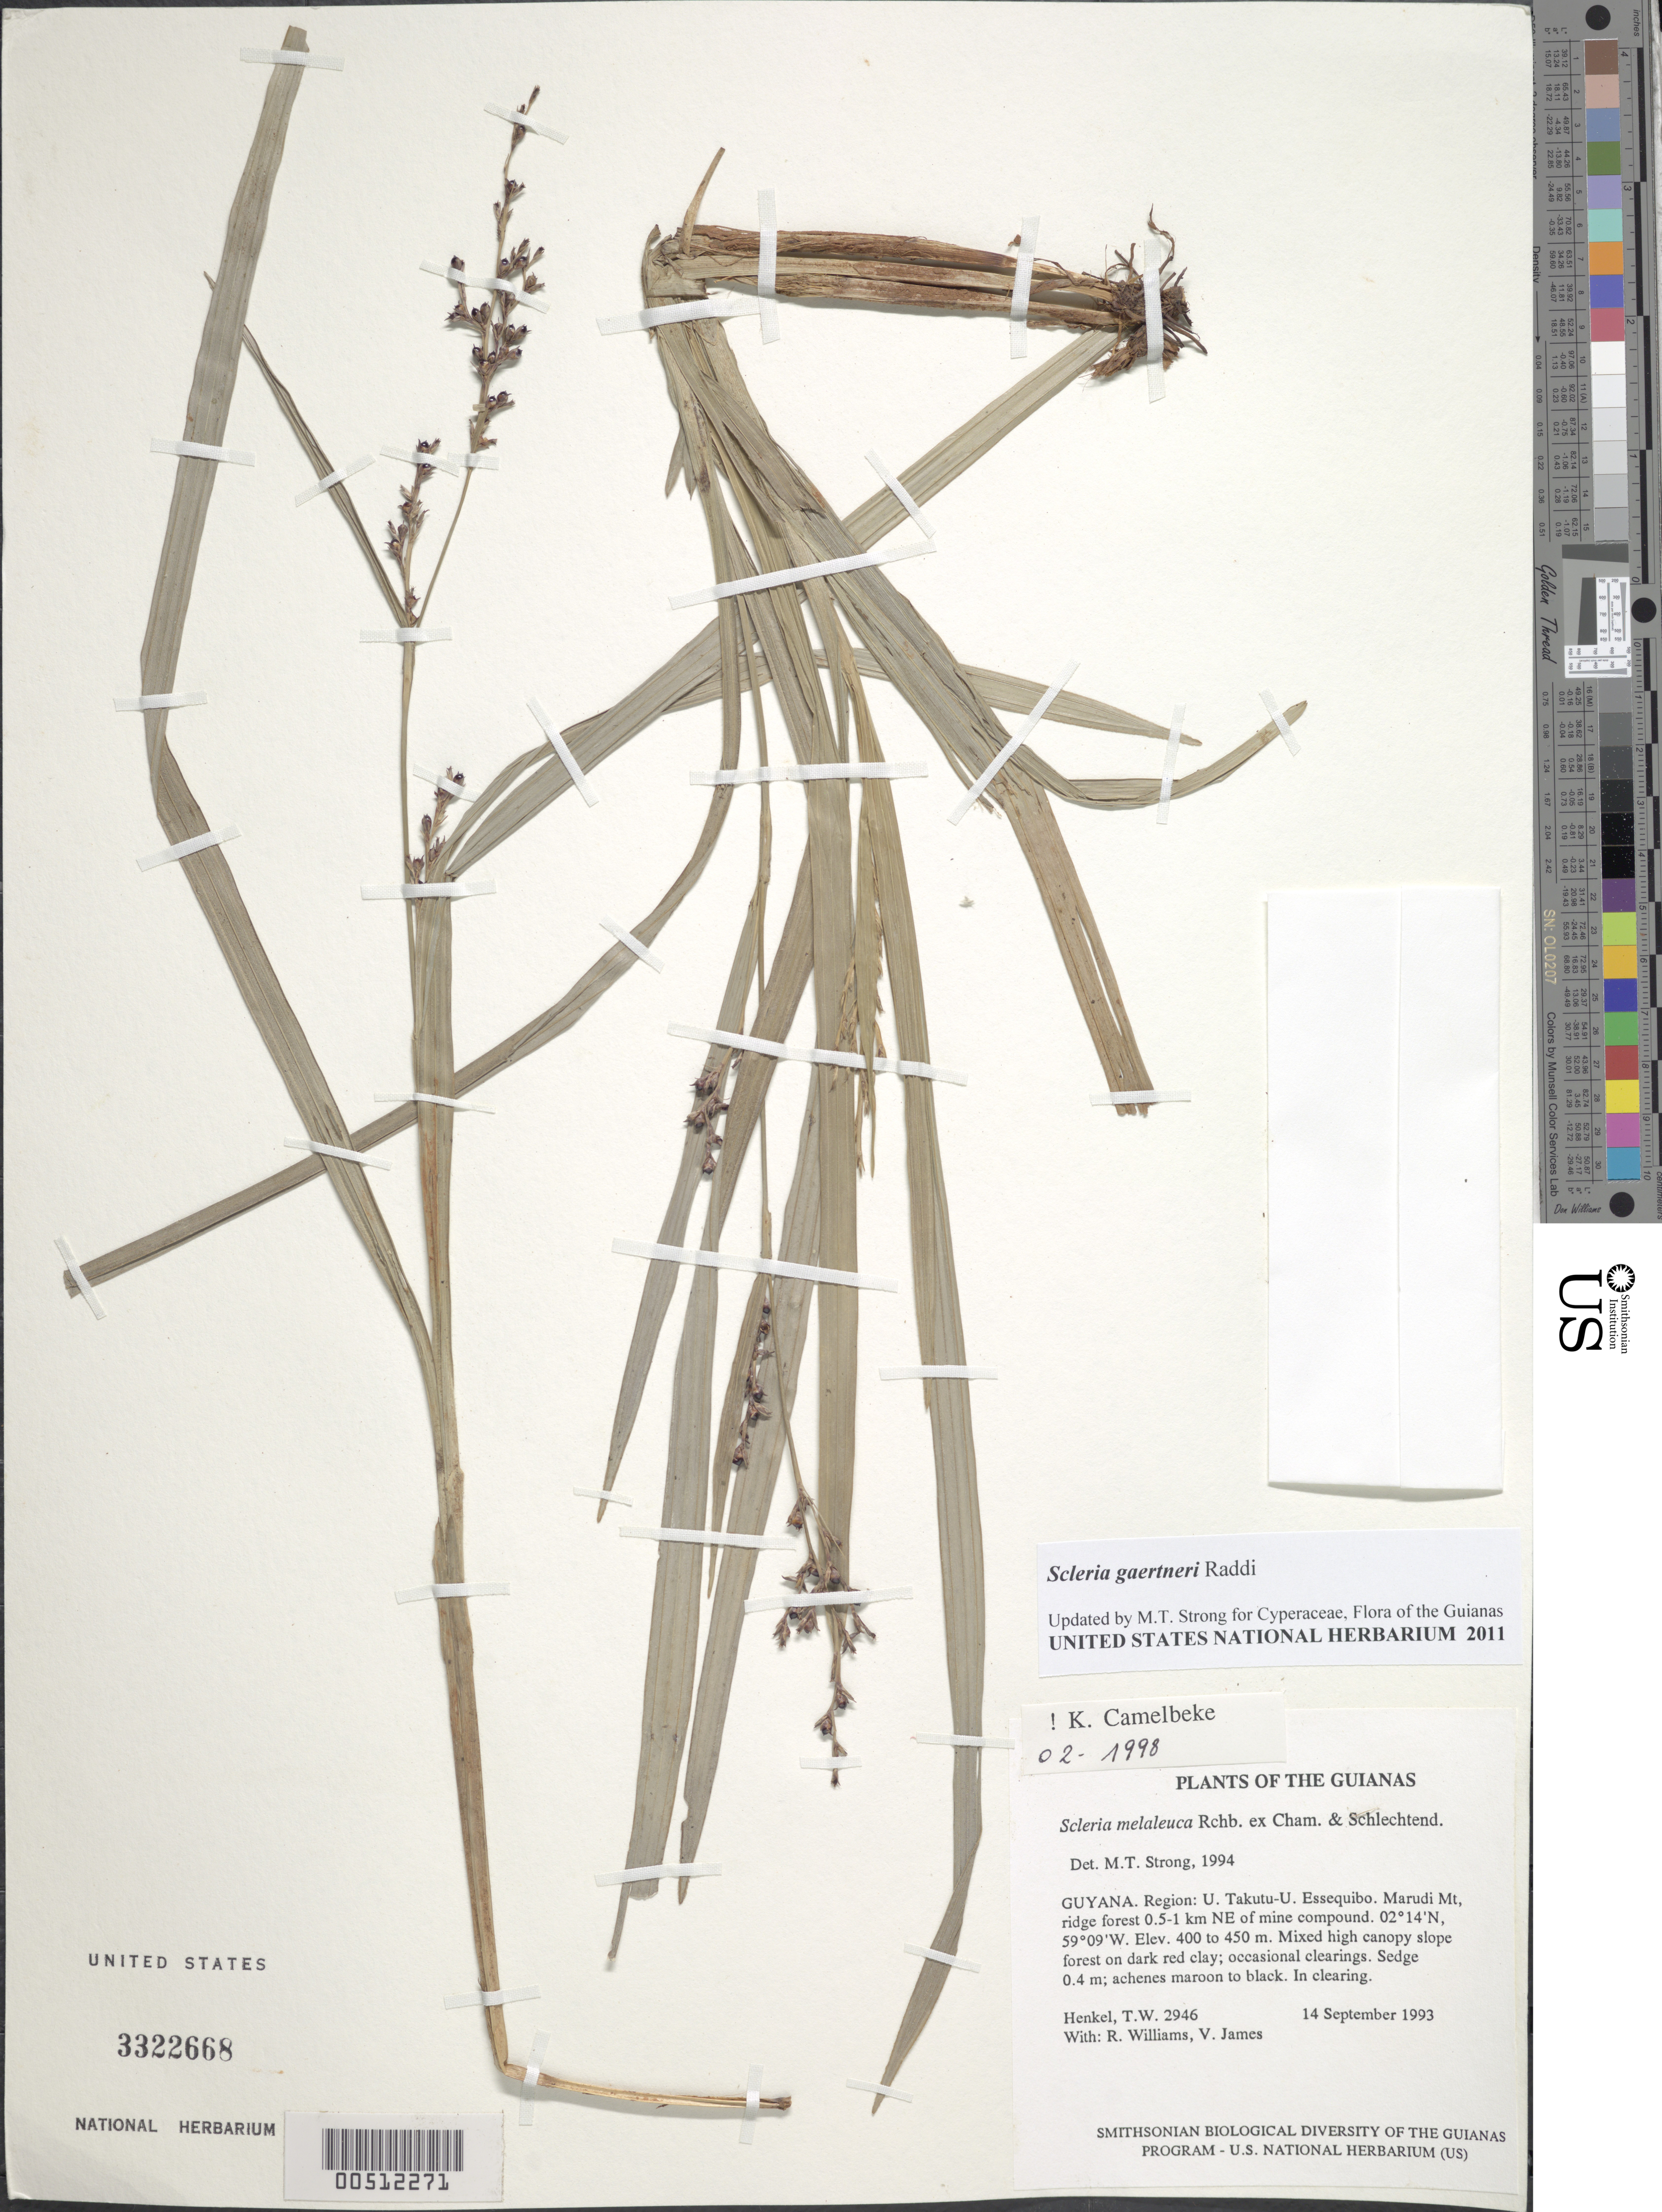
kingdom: Plantae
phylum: Tracheophyta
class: Liliopsida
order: Poales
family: Cyperaceae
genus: Scleria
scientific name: Scleria gaertneri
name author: Raddi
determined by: Strong, M. T., (US), Smithsonian Institution - National Museum of Natural History (UNITED STATES)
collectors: T. Henkel, R. Williams & V. James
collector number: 2946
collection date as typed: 14 September 1993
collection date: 1993-09-14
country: Guyana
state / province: U. Takutu-U. Essequibo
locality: Marudi Mt, ridge forest 0.5-1 km NE of mine compound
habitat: Mixed high canopy slope forest on dark red clay; occasional clearings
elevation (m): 400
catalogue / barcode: US 3322668